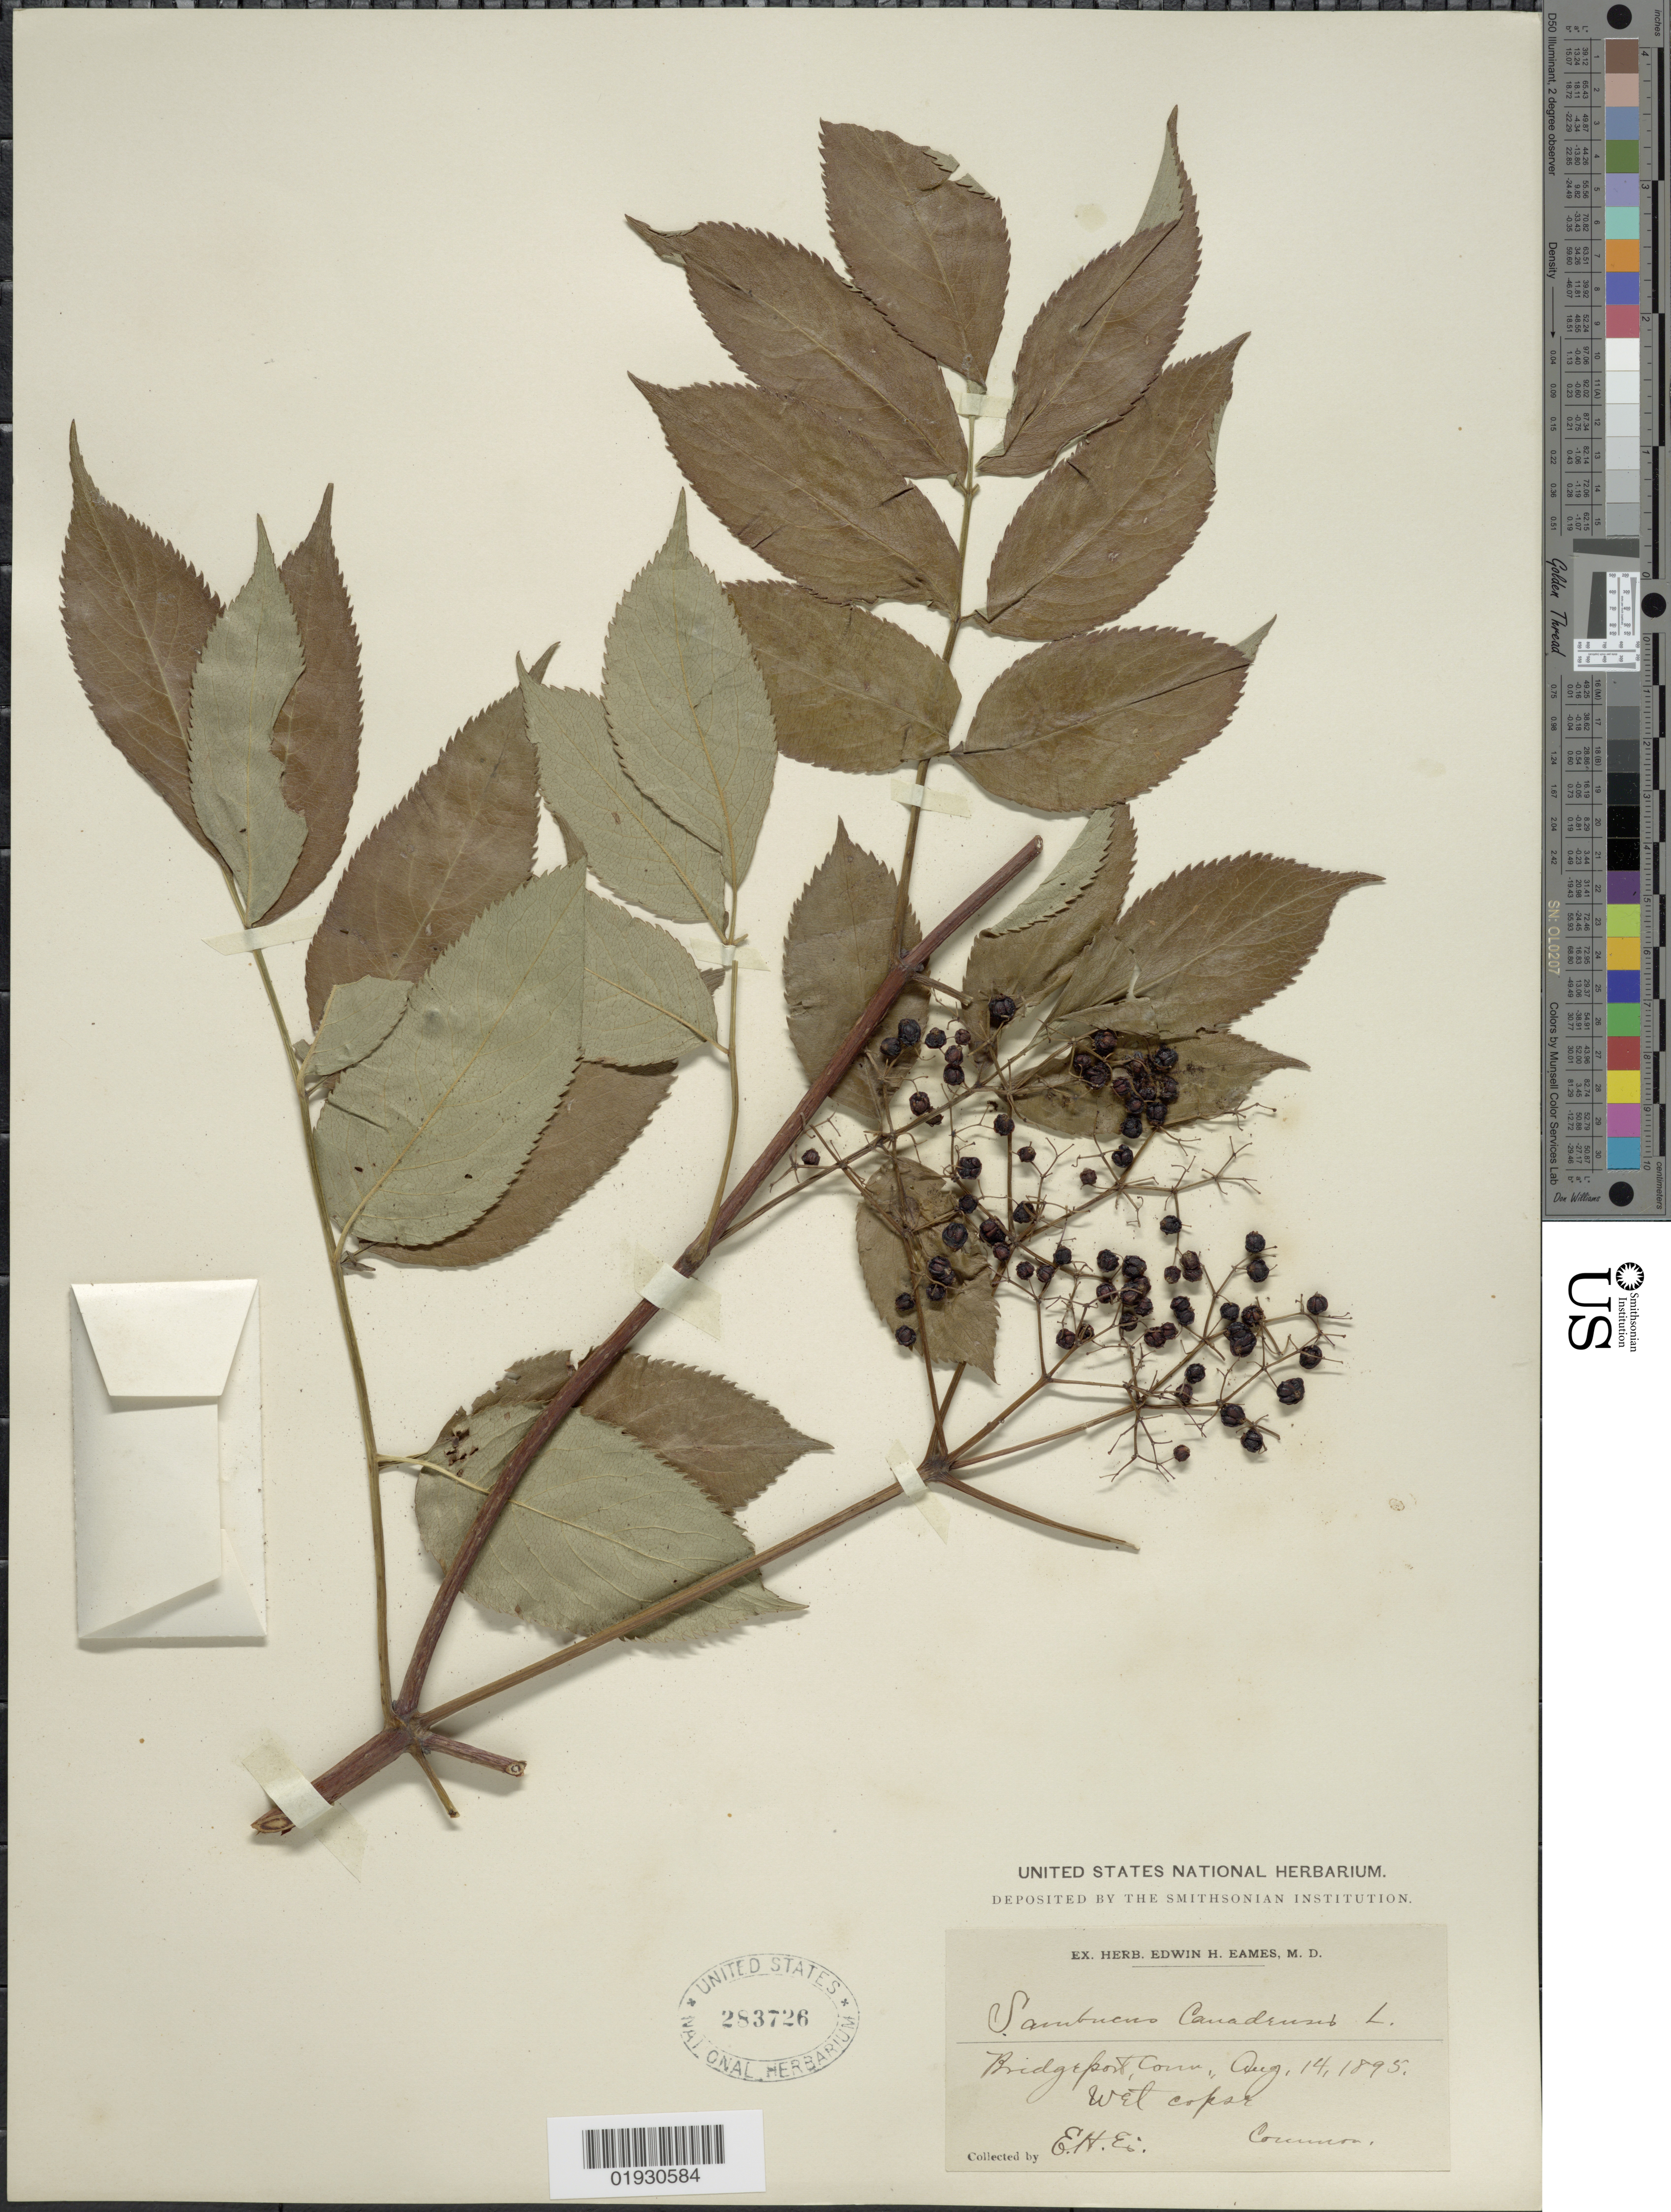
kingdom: Plantae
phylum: Tracheophyta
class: Magnoliopsida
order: Dipsacales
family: Viburnaceae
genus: Sambucus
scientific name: Sambucus canadensis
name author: L.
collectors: E. H. Eames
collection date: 1895-08-14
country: United States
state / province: Connecticut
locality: Bridgeport.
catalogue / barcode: US 283726